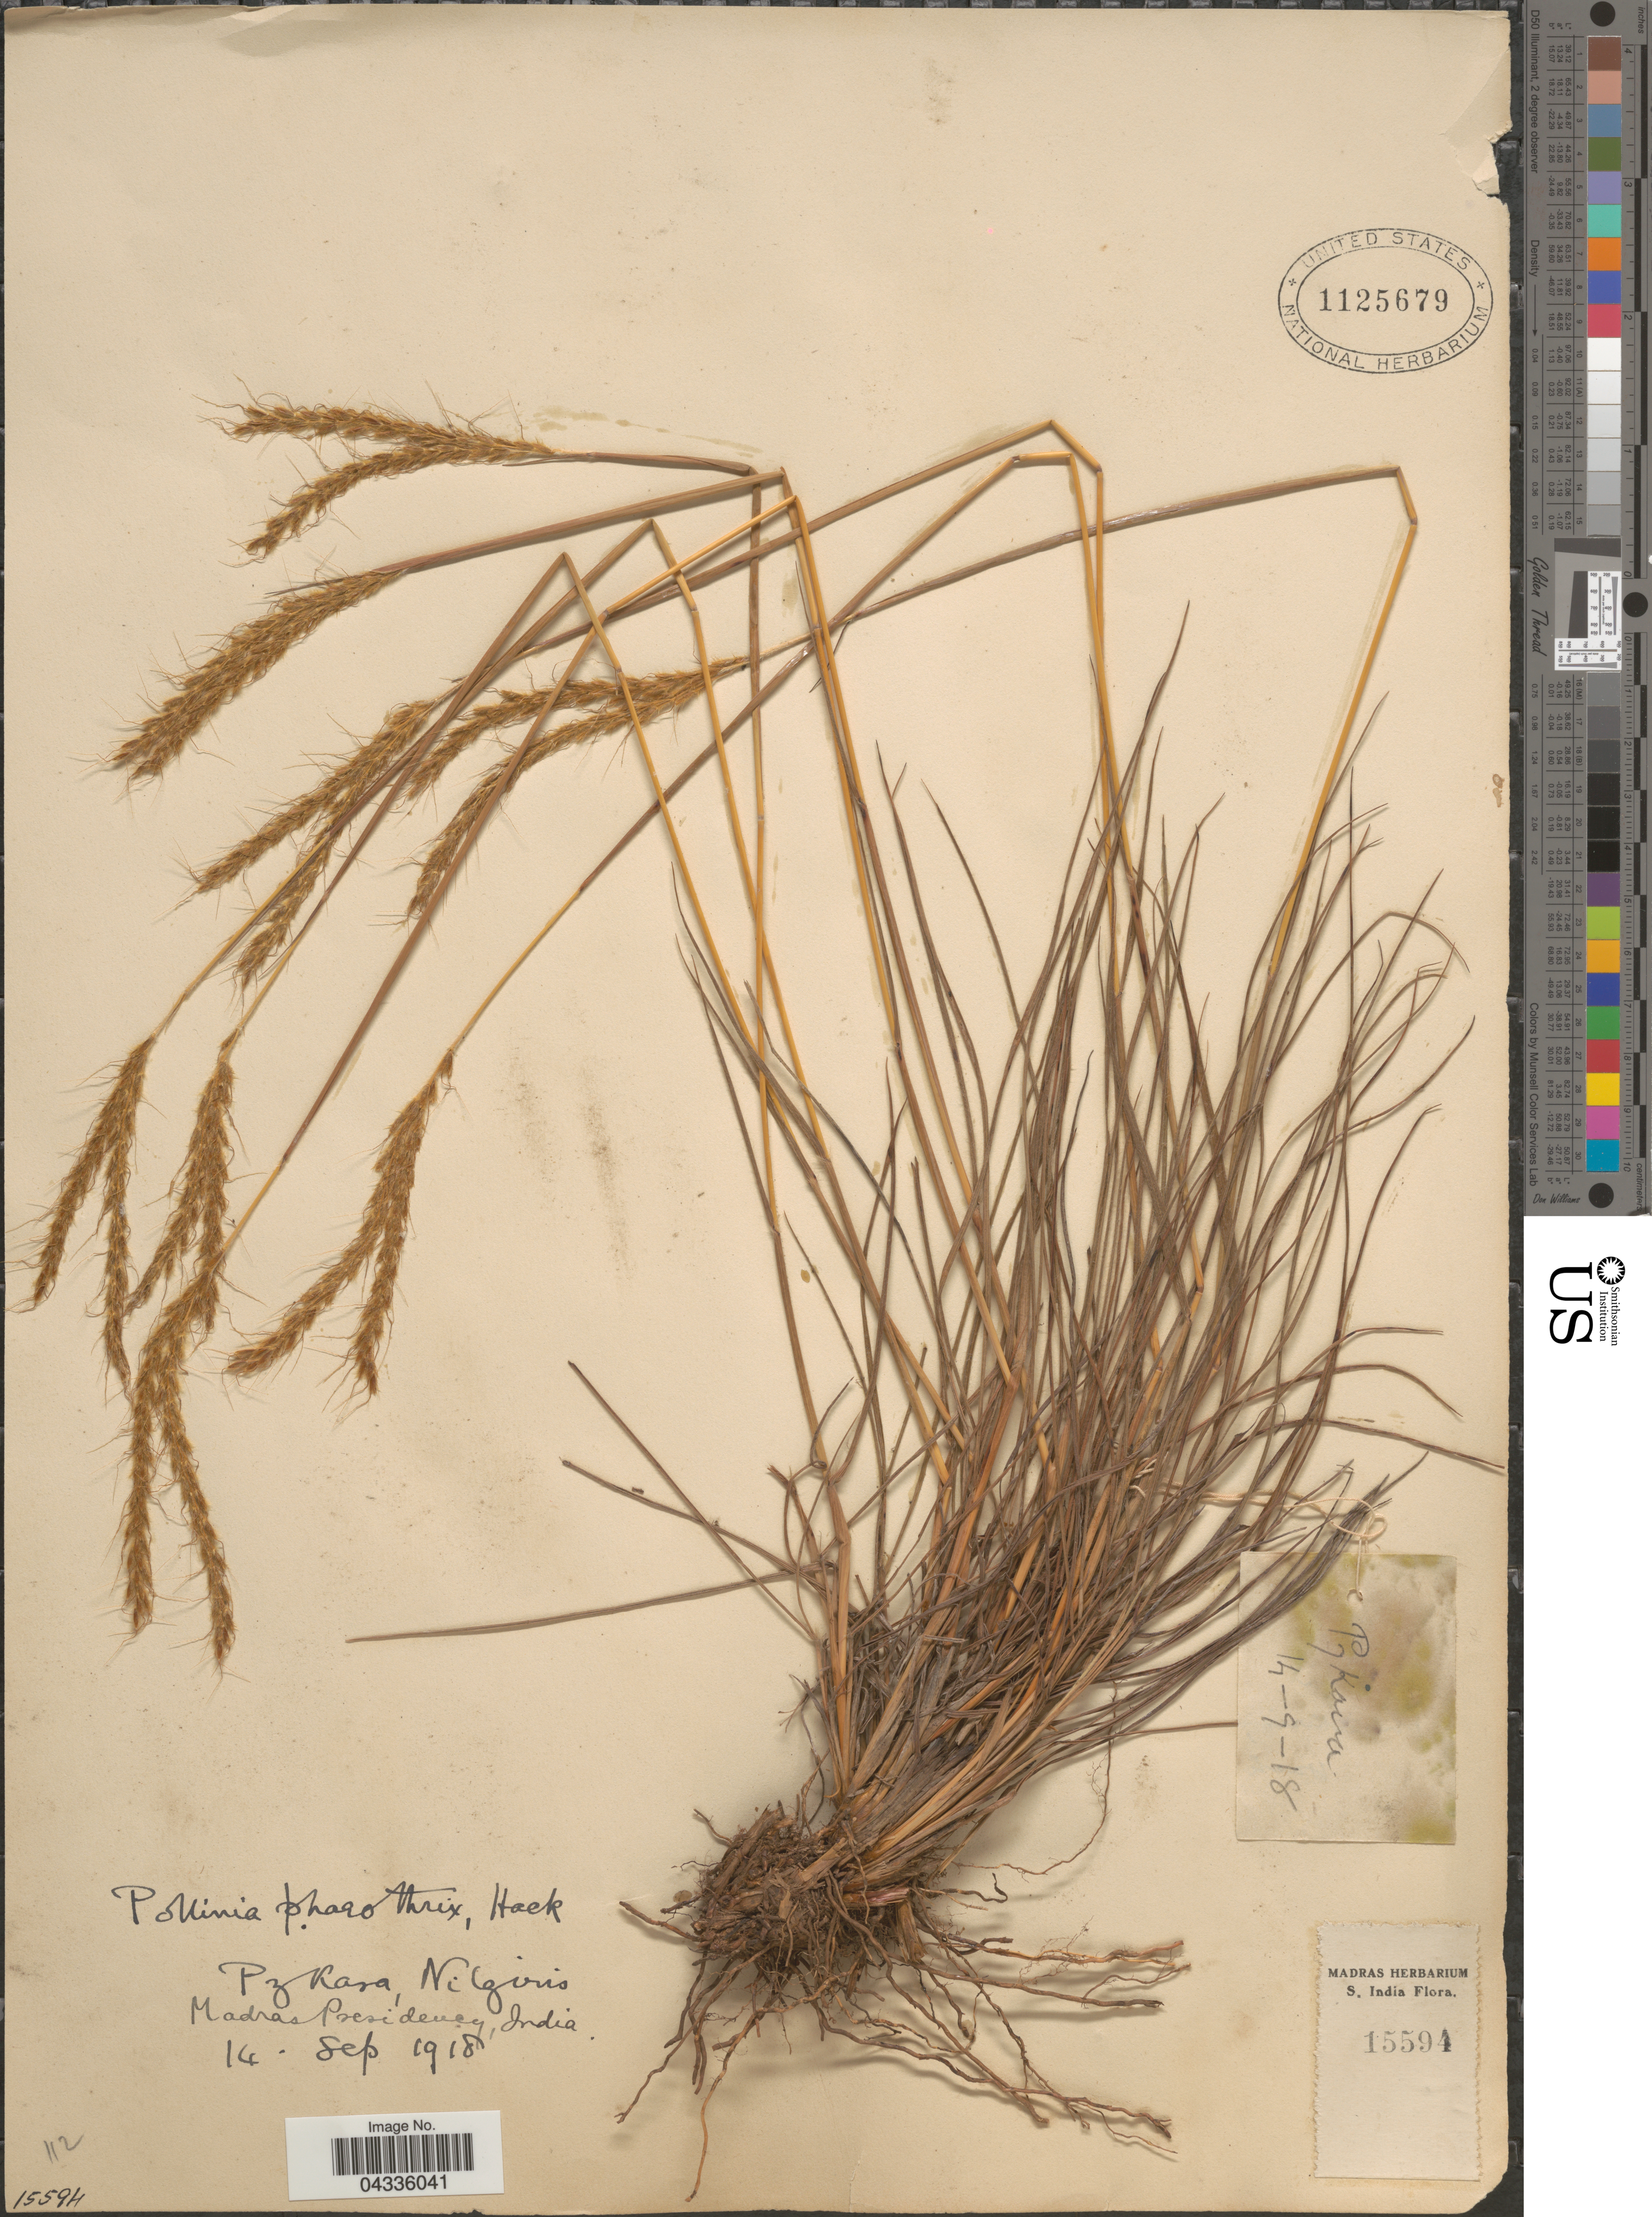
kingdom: Plantae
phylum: Tracheophyta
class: Liliopsida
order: Poales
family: Poaceae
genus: Eulalia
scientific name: Eulalia phaeothrix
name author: (Hack.) Kuntze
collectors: Ex herb. Madras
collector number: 15594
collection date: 1918-09-14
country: India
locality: S. India. Pykara, Nilgiris. Madras Presidency.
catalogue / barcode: US 1125679